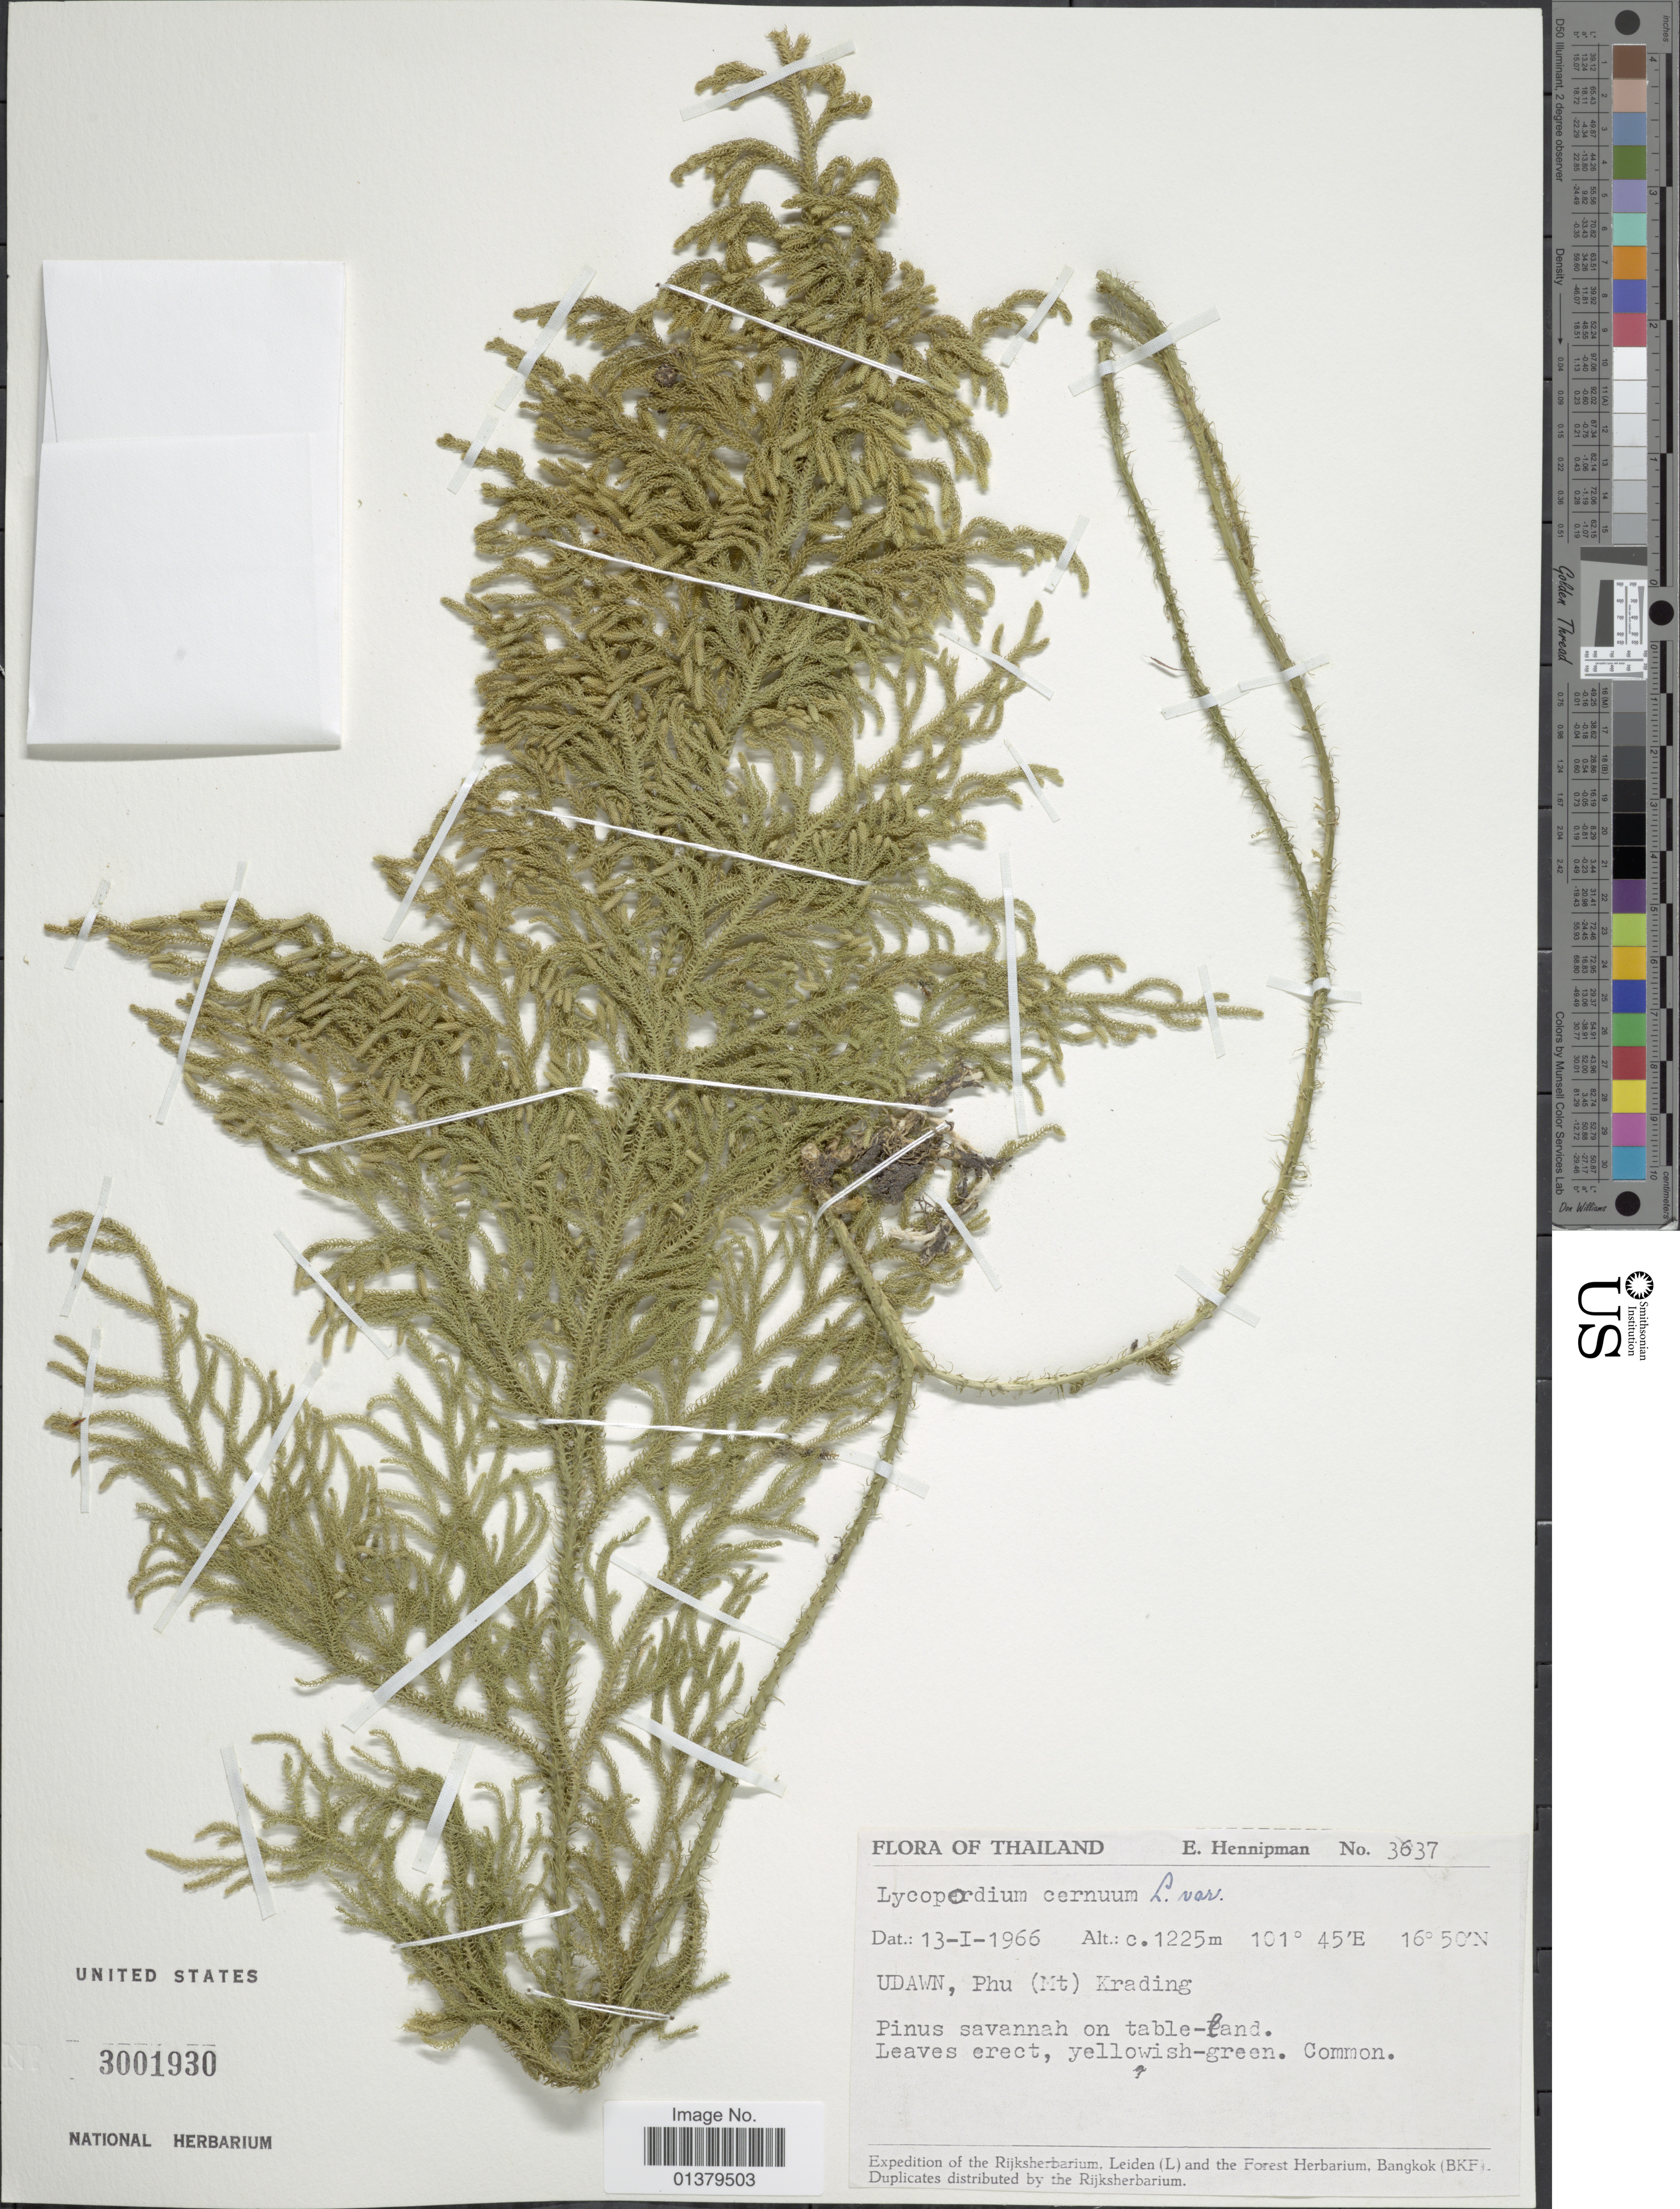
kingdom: Plantae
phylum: Tracheophyta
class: Lycopodiopsida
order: Lycopodiales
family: Lycopodiaceae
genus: Palhinhaea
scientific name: Palhinhaea cernua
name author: (L.) Vasc. & Franco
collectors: E. Hennipman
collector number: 3637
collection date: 1966-01-13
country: Thailand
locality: Udawn, Phu (Mt) Krading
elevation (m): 1225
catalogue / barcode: US 3001930